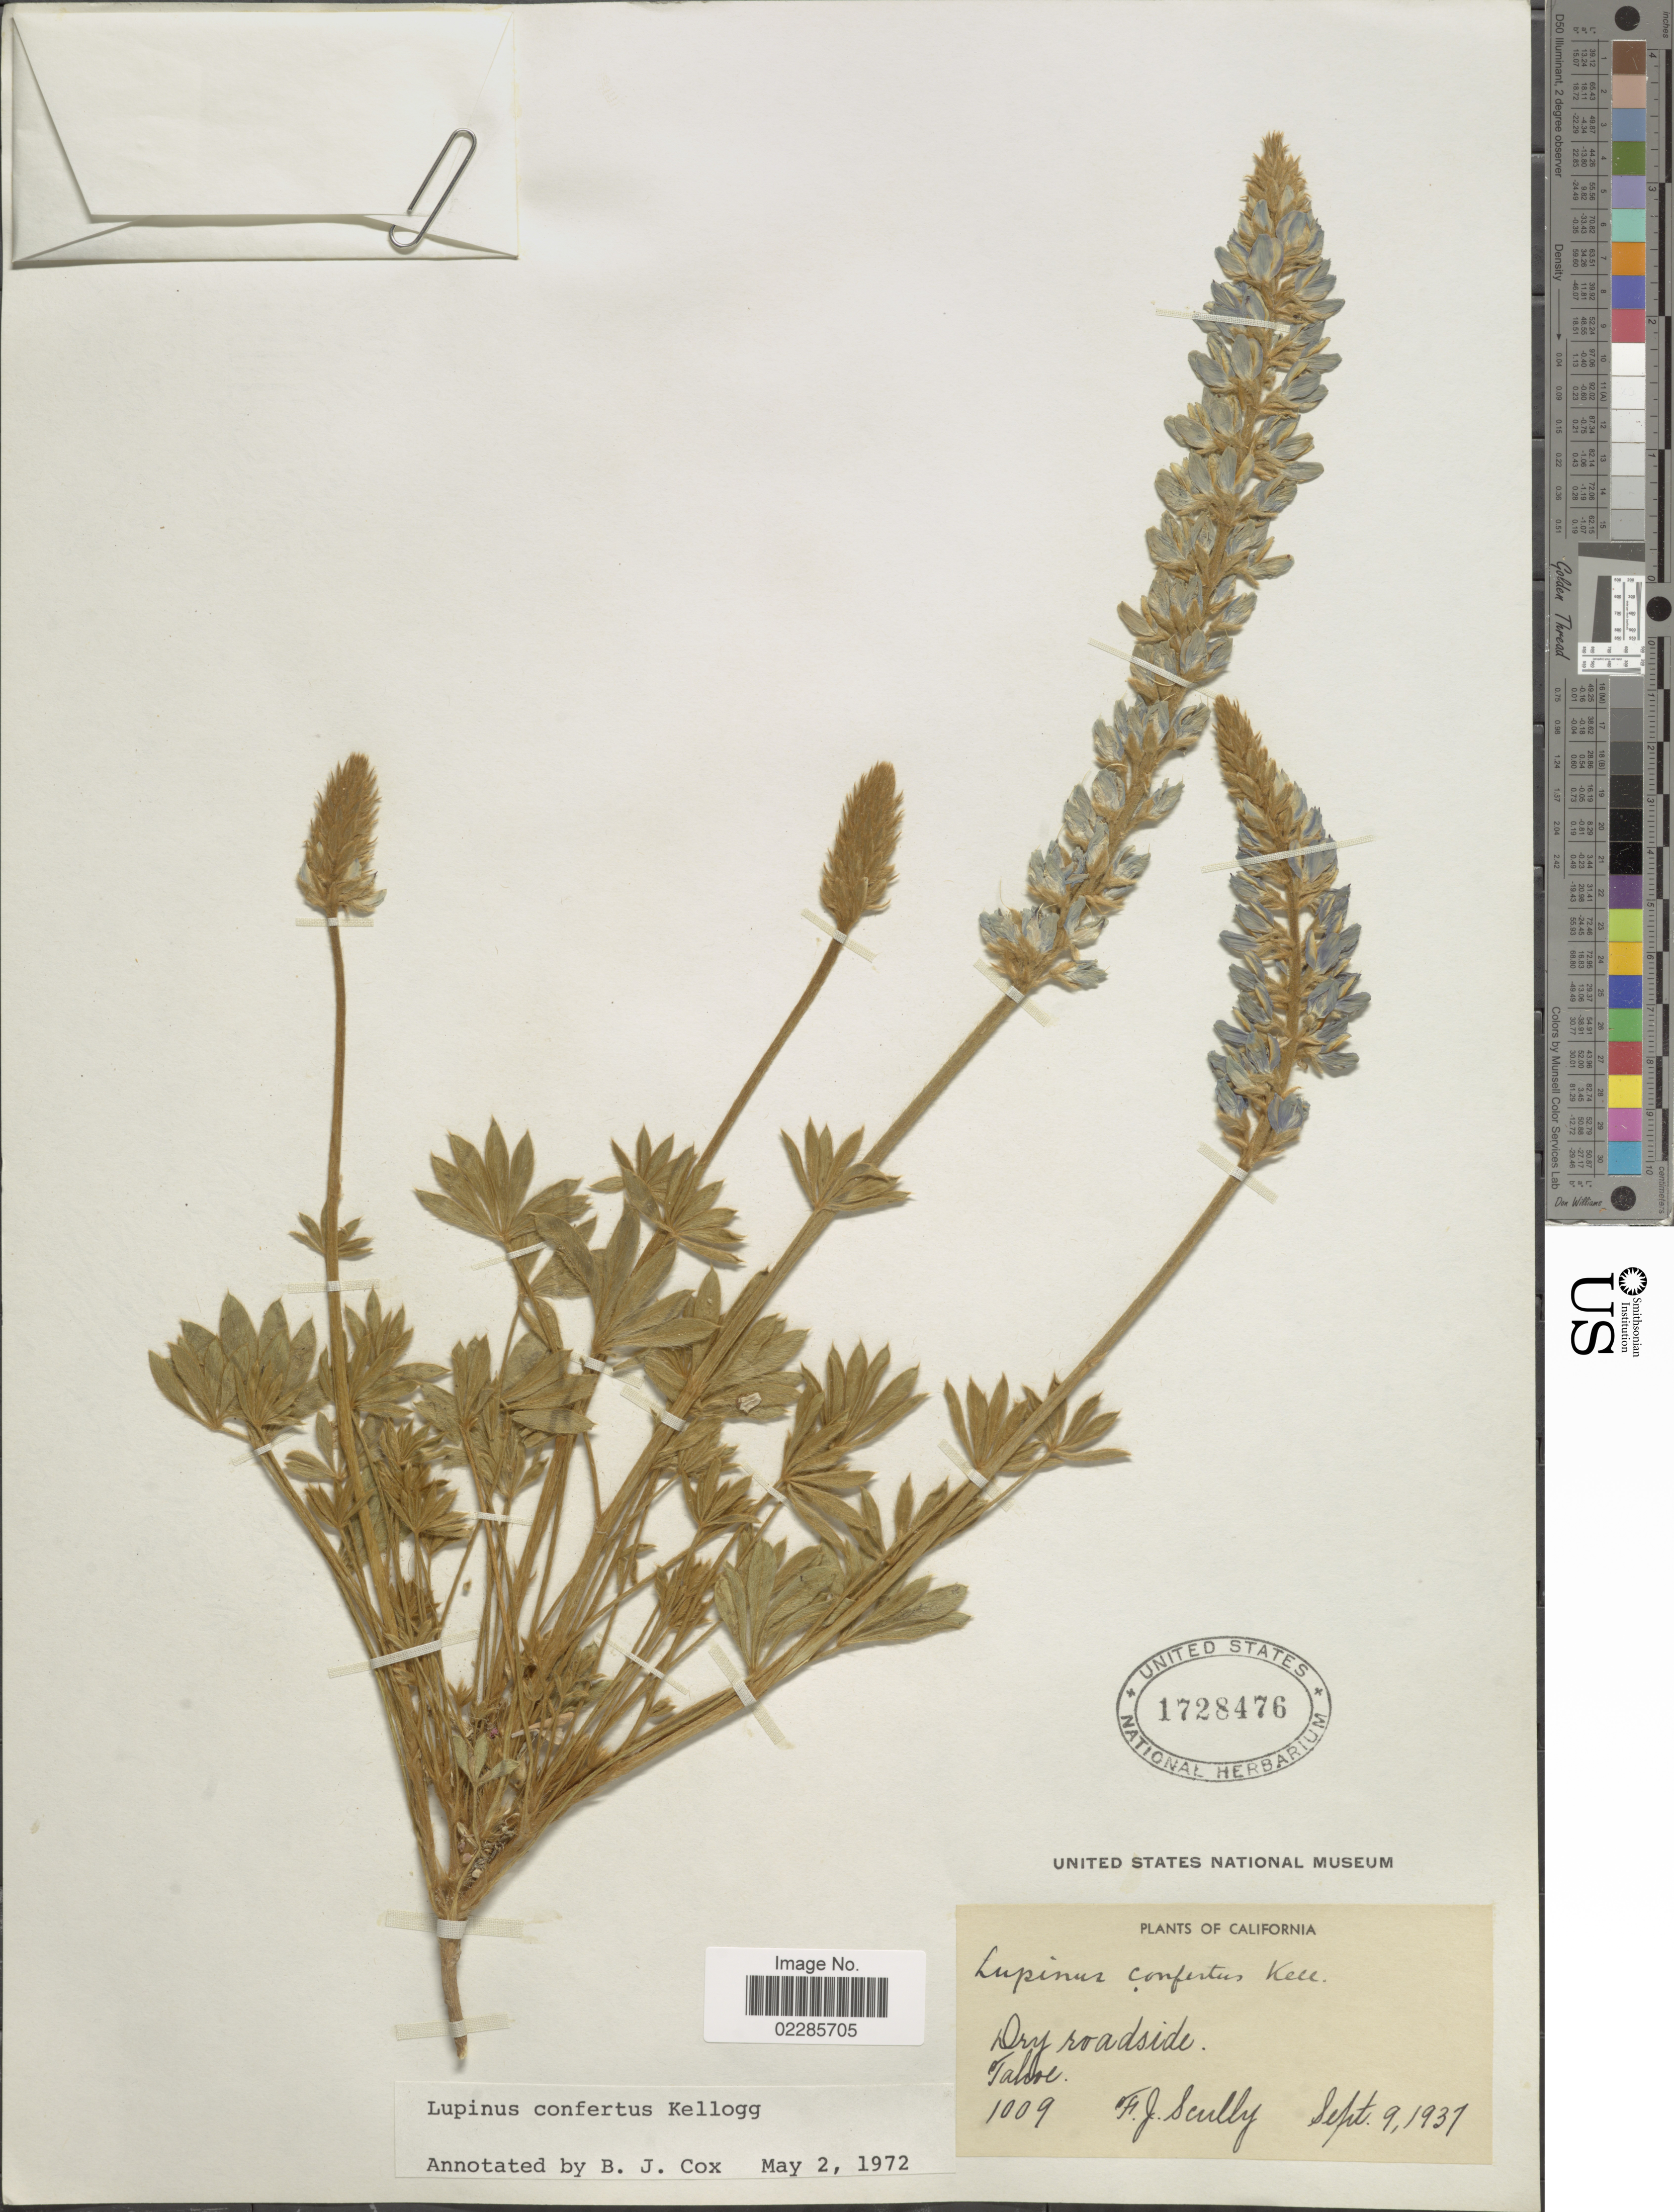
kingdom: Plantae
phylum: Tracheophyta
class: Magnoliopsida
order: Fabales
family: Fabaceae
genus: Lupinus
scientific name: Lupinus confertus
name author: Kellogg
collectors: F. Scully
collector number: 1009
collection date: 1937-09-09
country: United States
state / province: California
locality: Dry roadside, Tahoe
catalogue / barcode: US 1728476